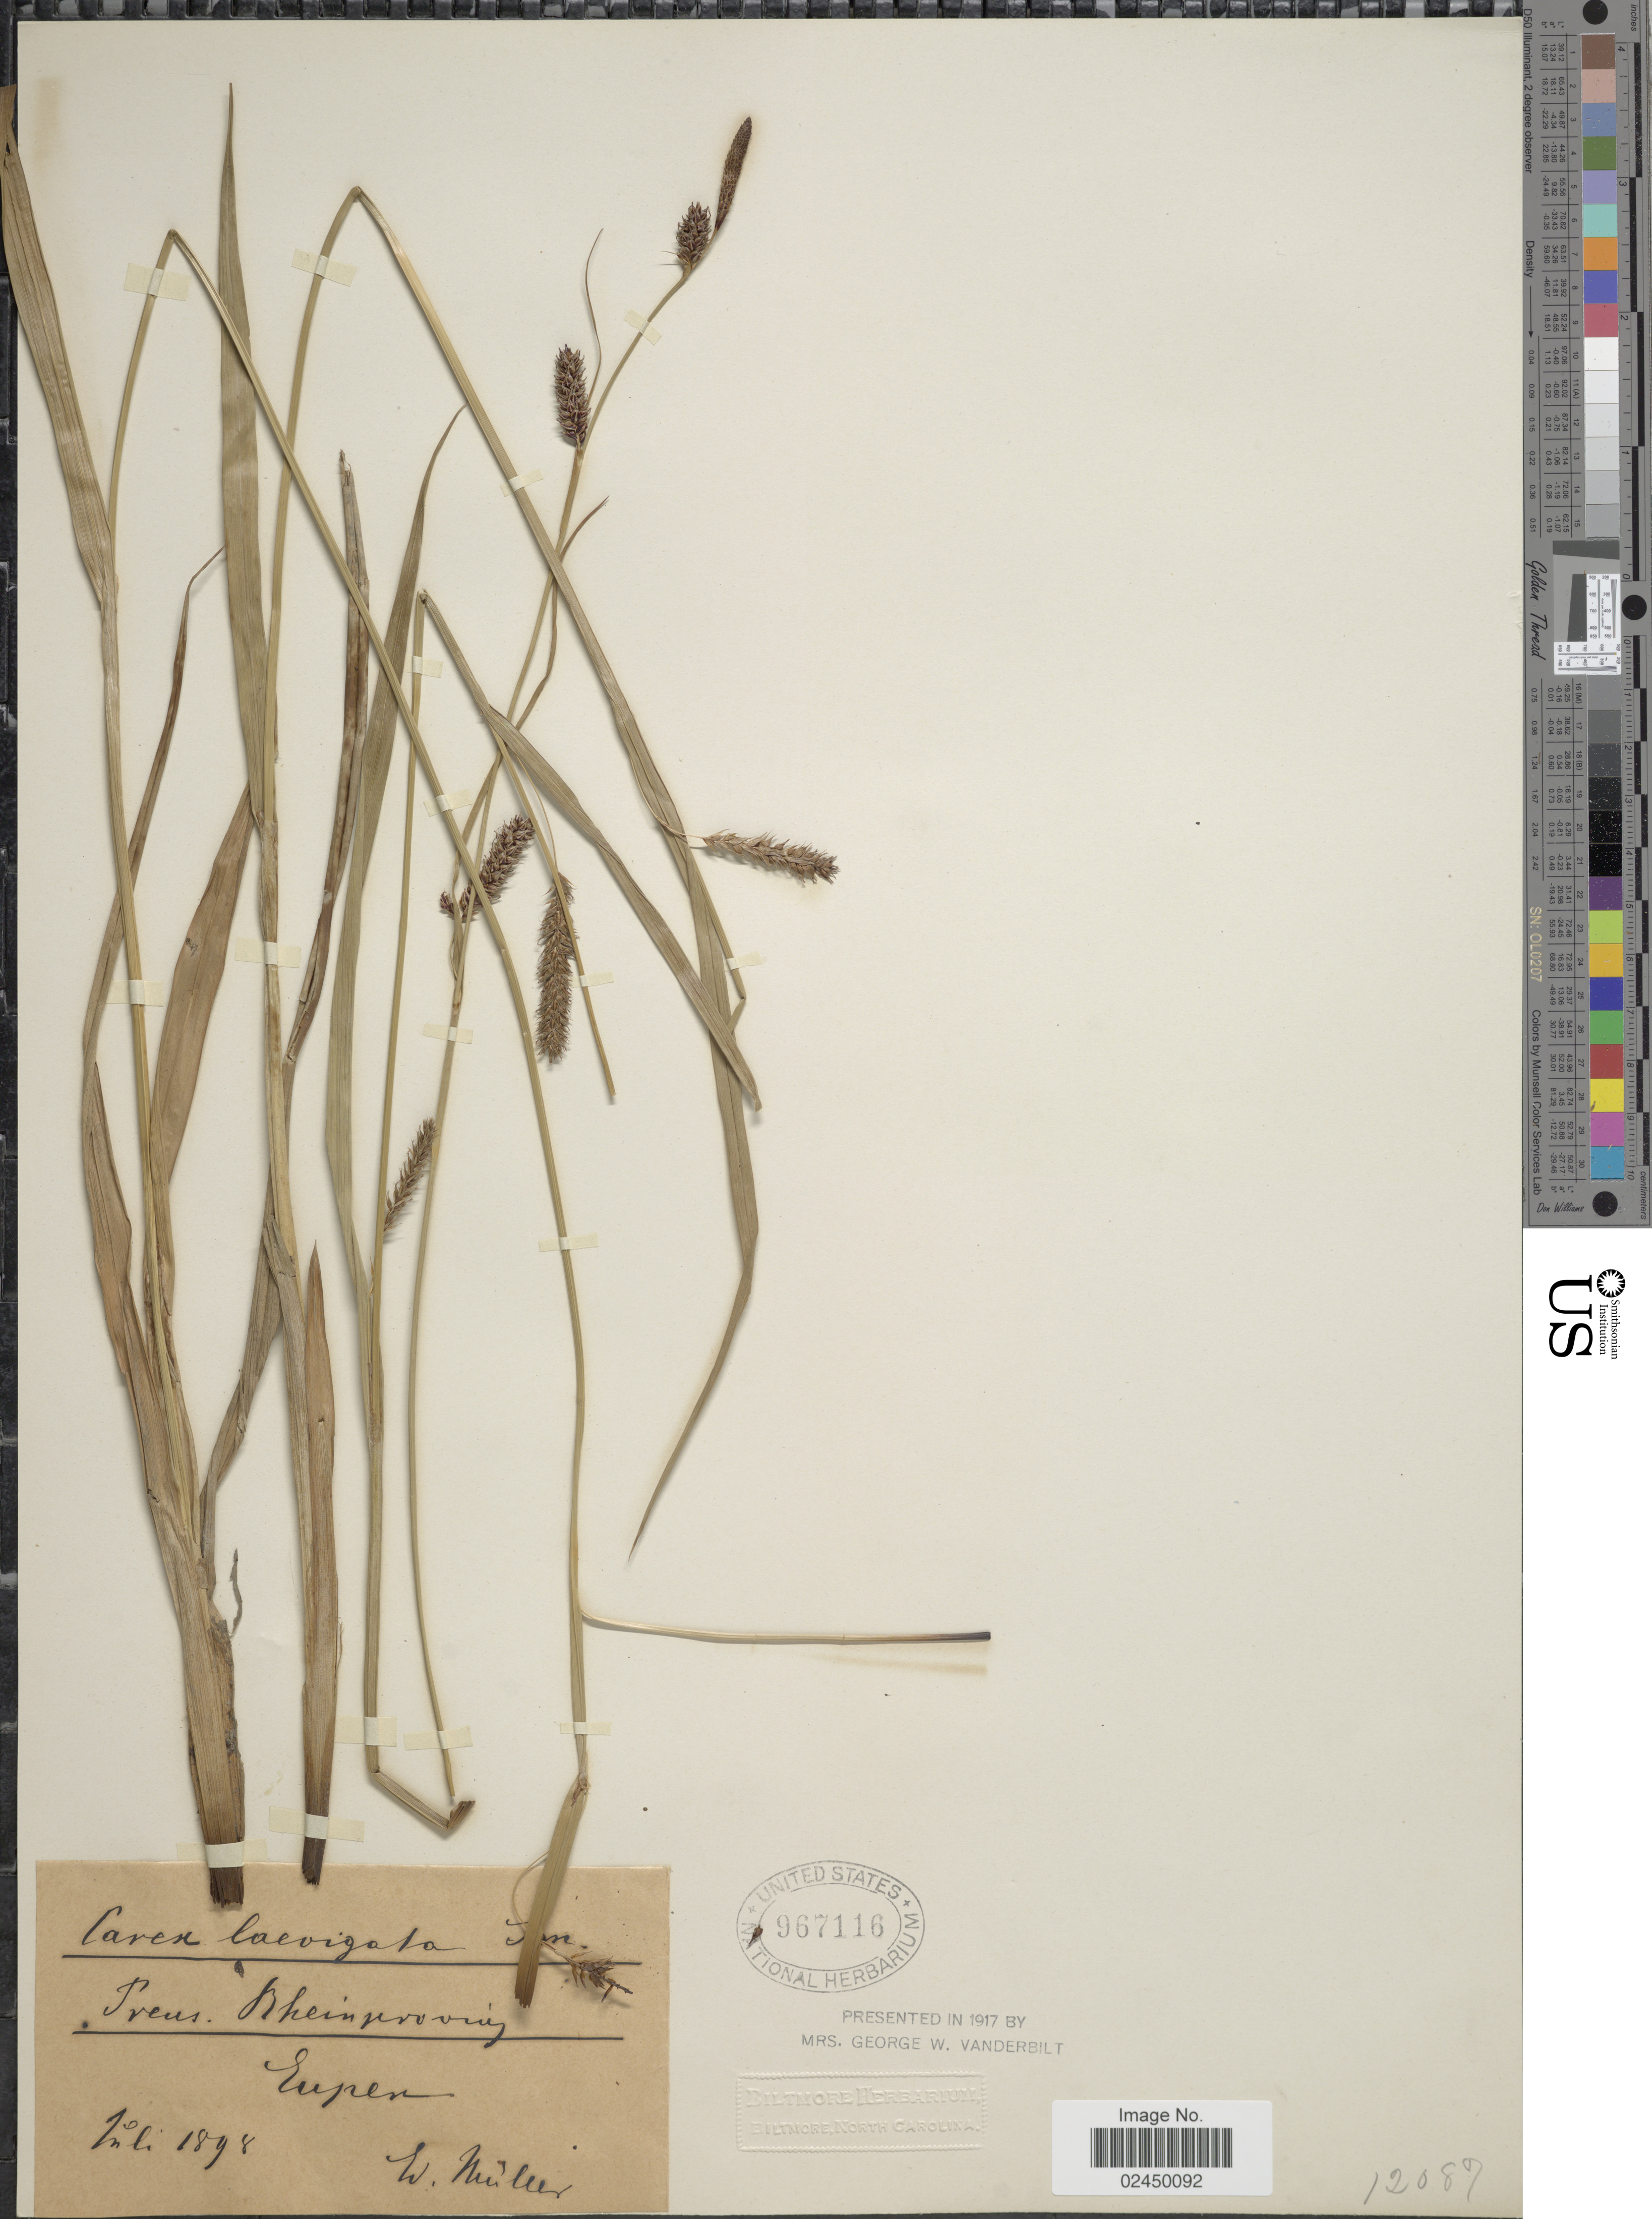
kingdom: Plantae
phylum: Tracheophyta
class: Liliopsida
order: Poales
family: Cyperaceae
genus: Carex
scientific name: Carex laevigata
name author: Sm.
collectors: W. Mueller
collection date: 1898-07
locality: Preus. Rheinprovinz, Eupen [interpreted]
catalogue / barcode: US 967116